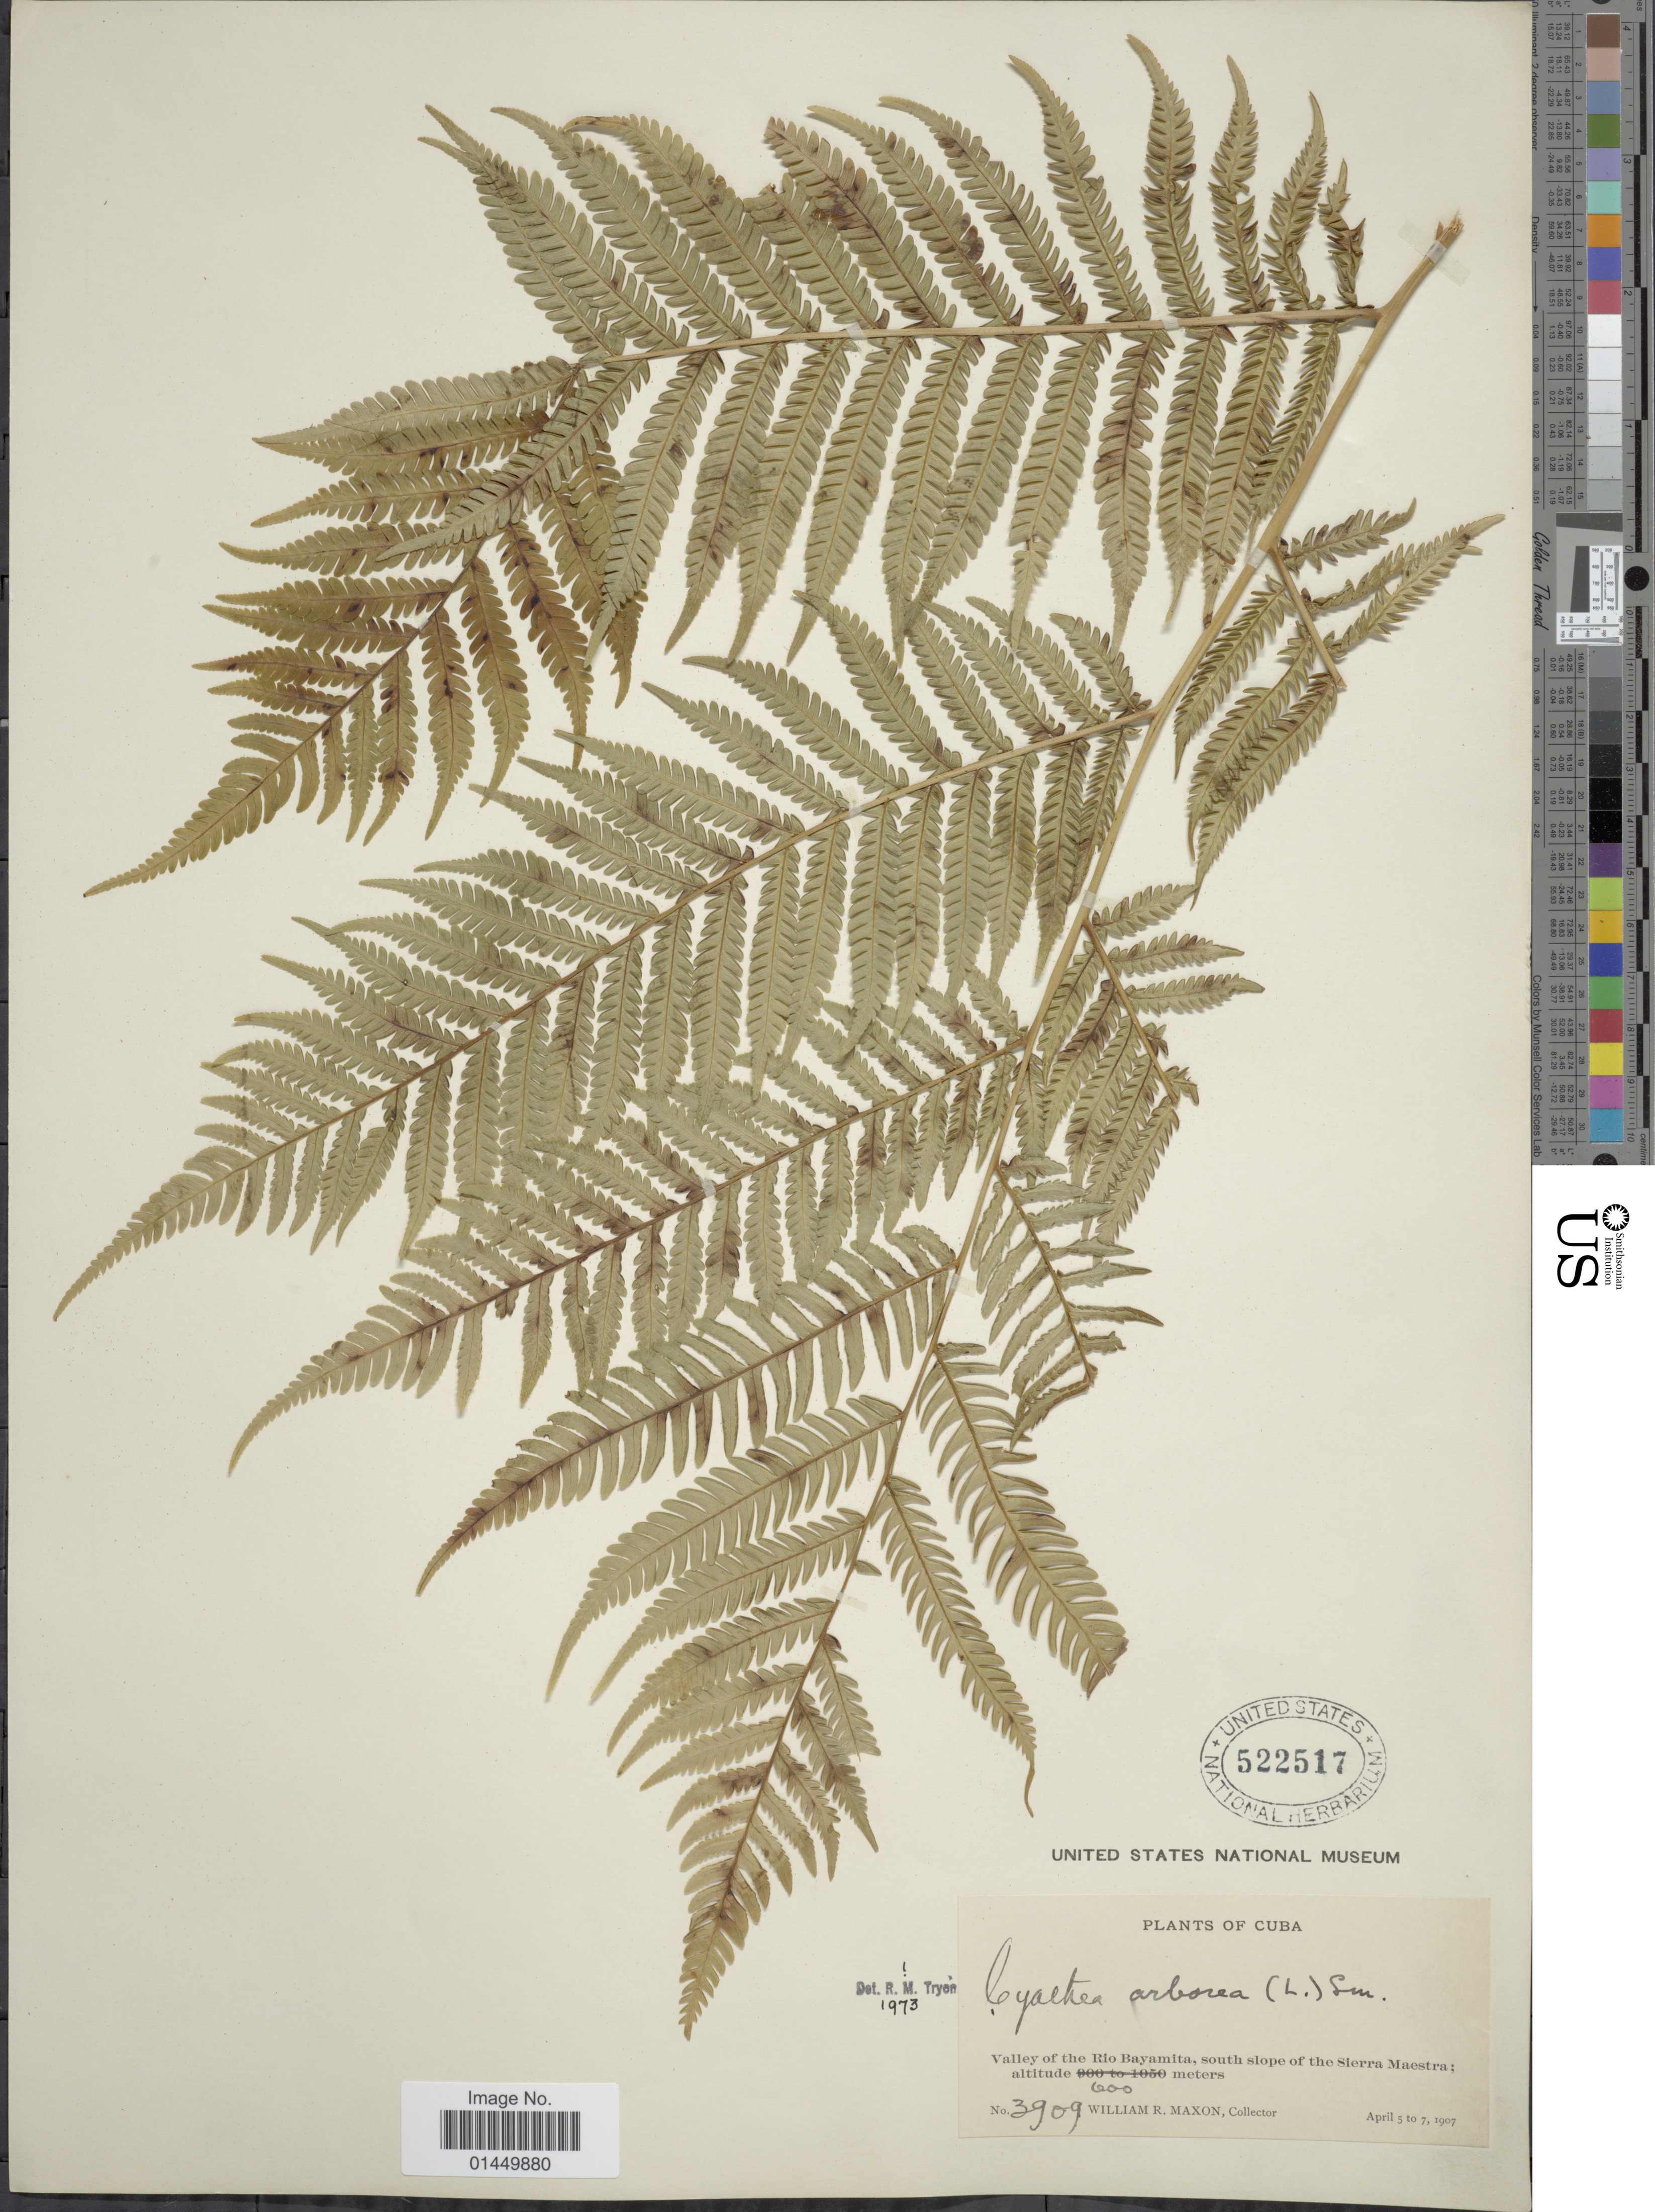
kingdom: Plantae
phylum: Tracheophyta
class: Polypodiopsida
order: Cyatheales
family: Cyatheaceae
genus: Cyathea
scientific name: Cyathea arborea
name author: (L.) Sm.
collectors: W. R. Maxon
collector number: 3909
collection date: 1907-04-05/1907-04-07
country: Cuba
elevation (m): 600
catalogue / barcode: US 522517